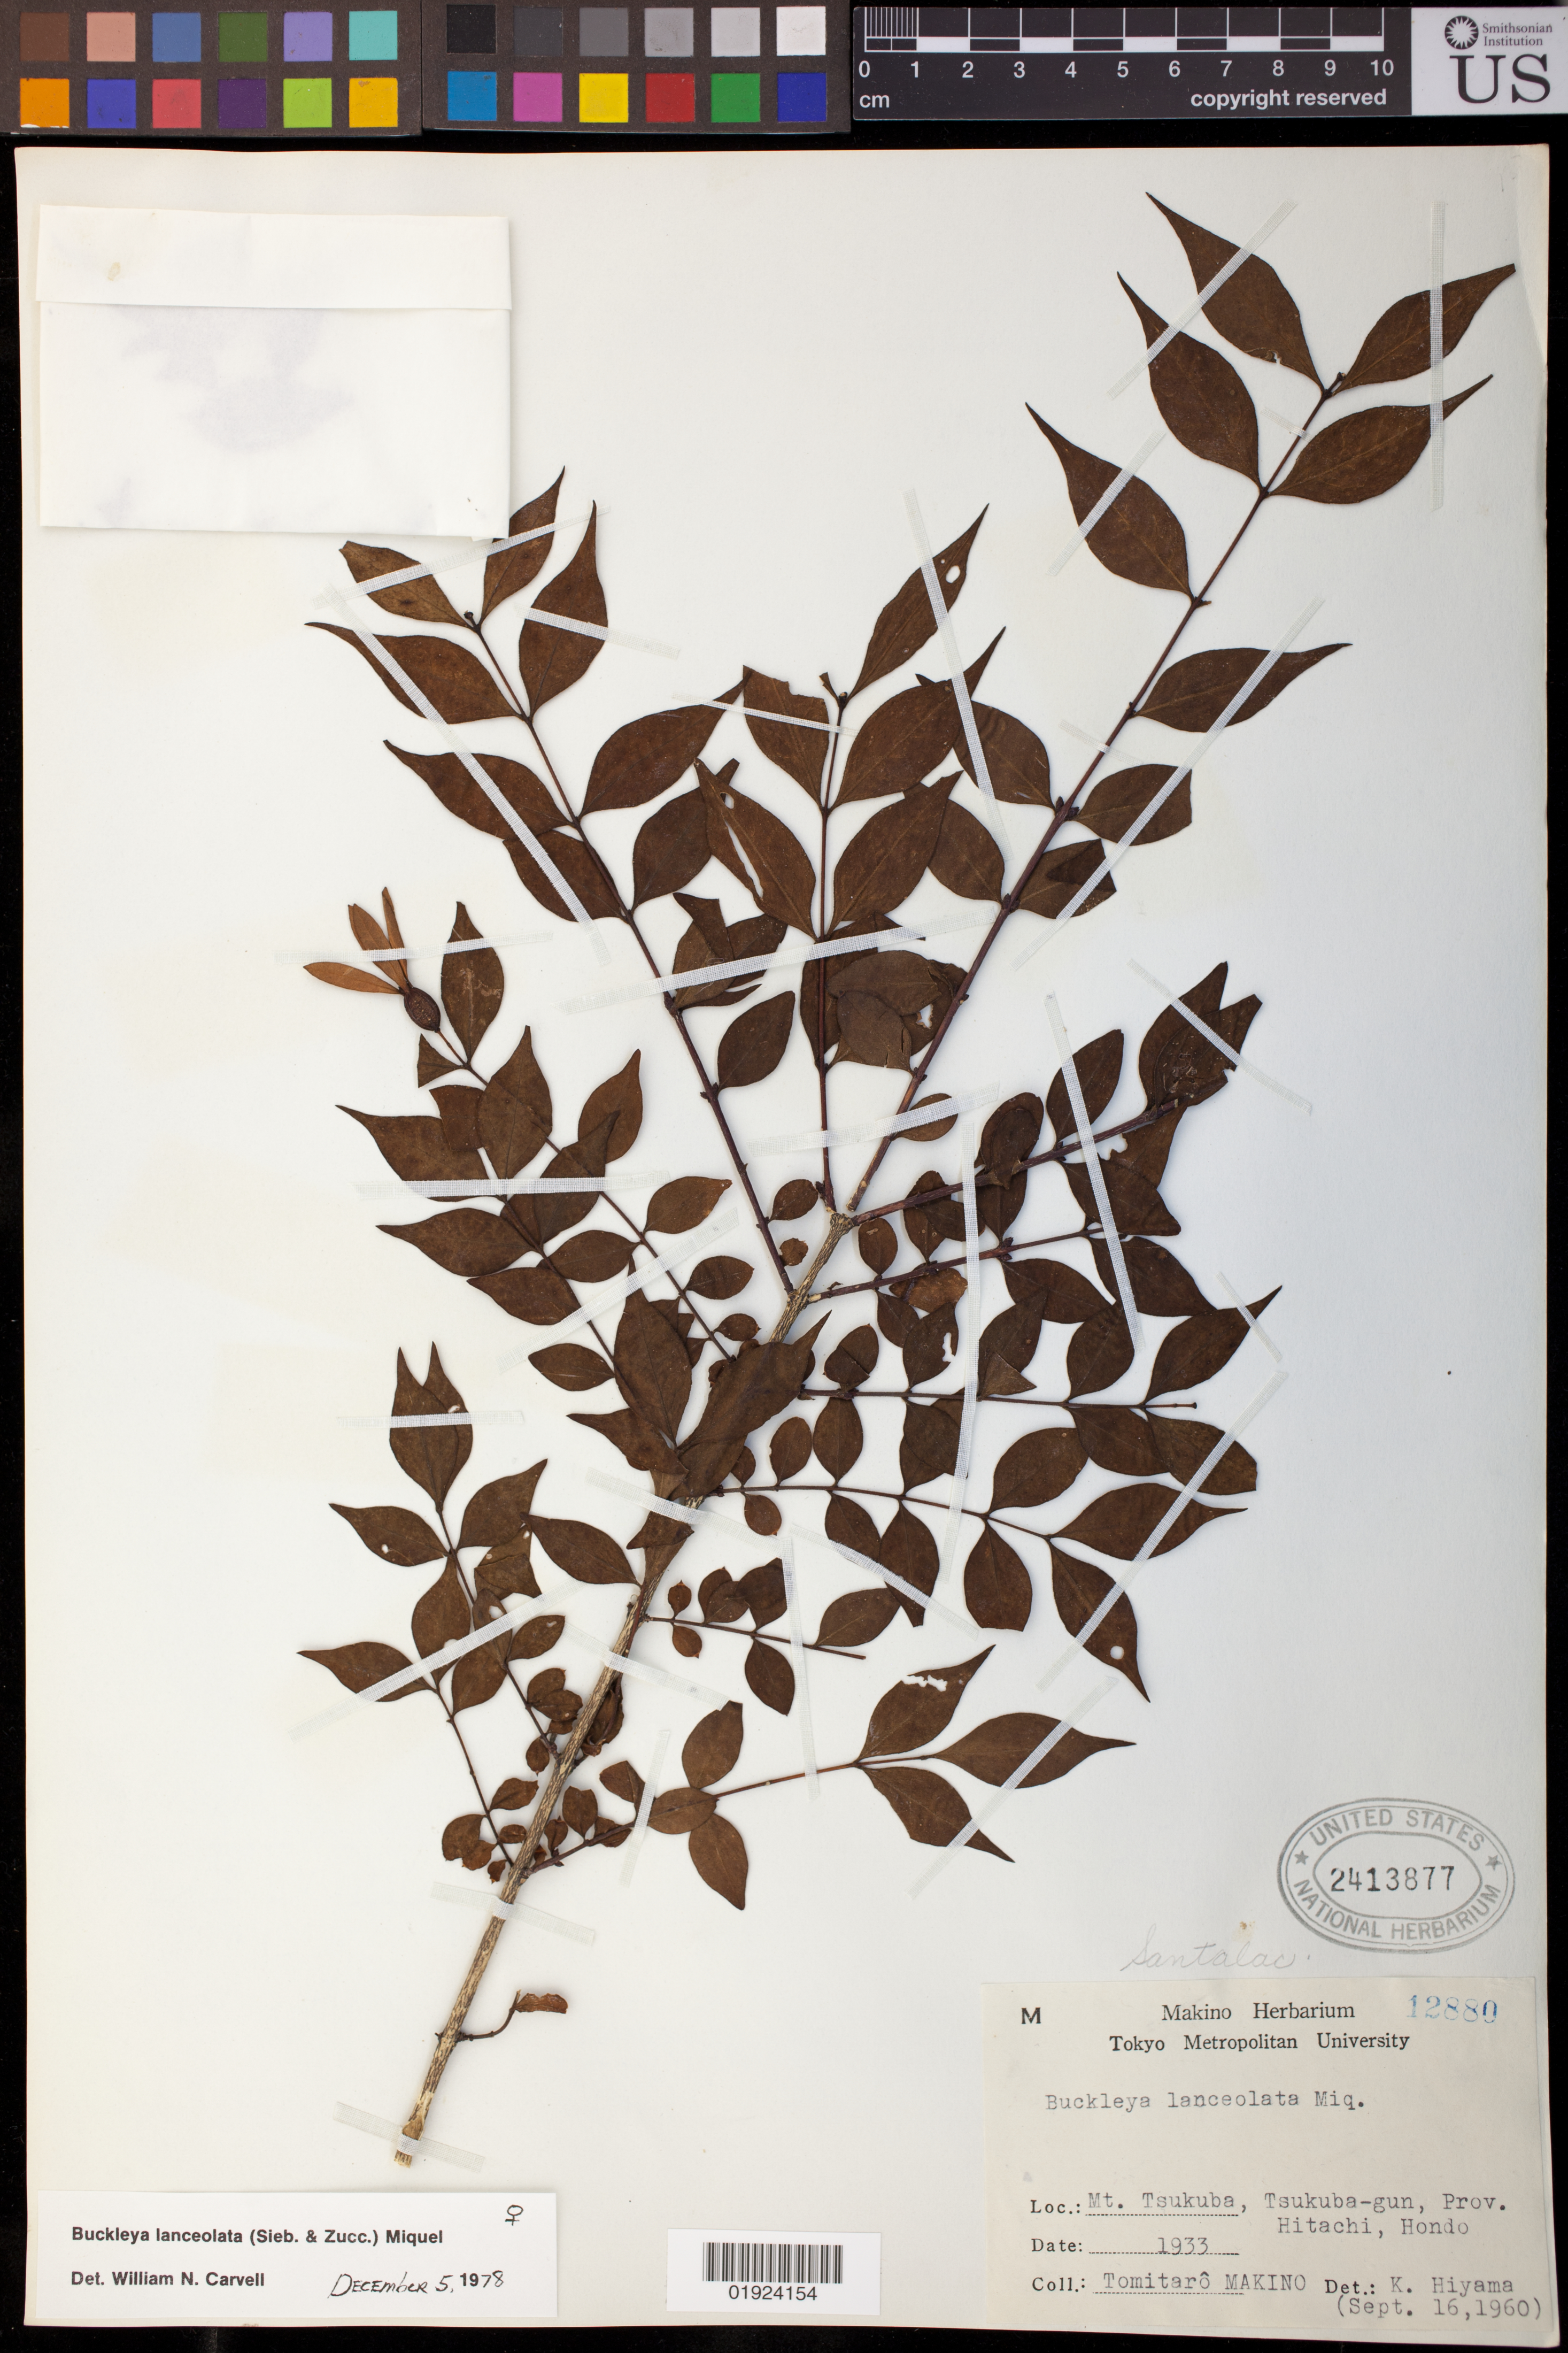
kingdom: Plantae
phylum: Tracheophyta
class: Magnoliopsida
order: Santalales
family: Thesiaceae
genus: Buckleya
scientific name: Buckleya lanceolata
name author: (Siebold & Zucc.) Miq.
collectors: T. Makino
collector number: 12880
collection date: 1933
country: Japan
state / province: Ibaraki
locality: Mt. Tsukuba, Tsukuba-gun, Prov. Hitachi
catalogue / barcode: US 2413877